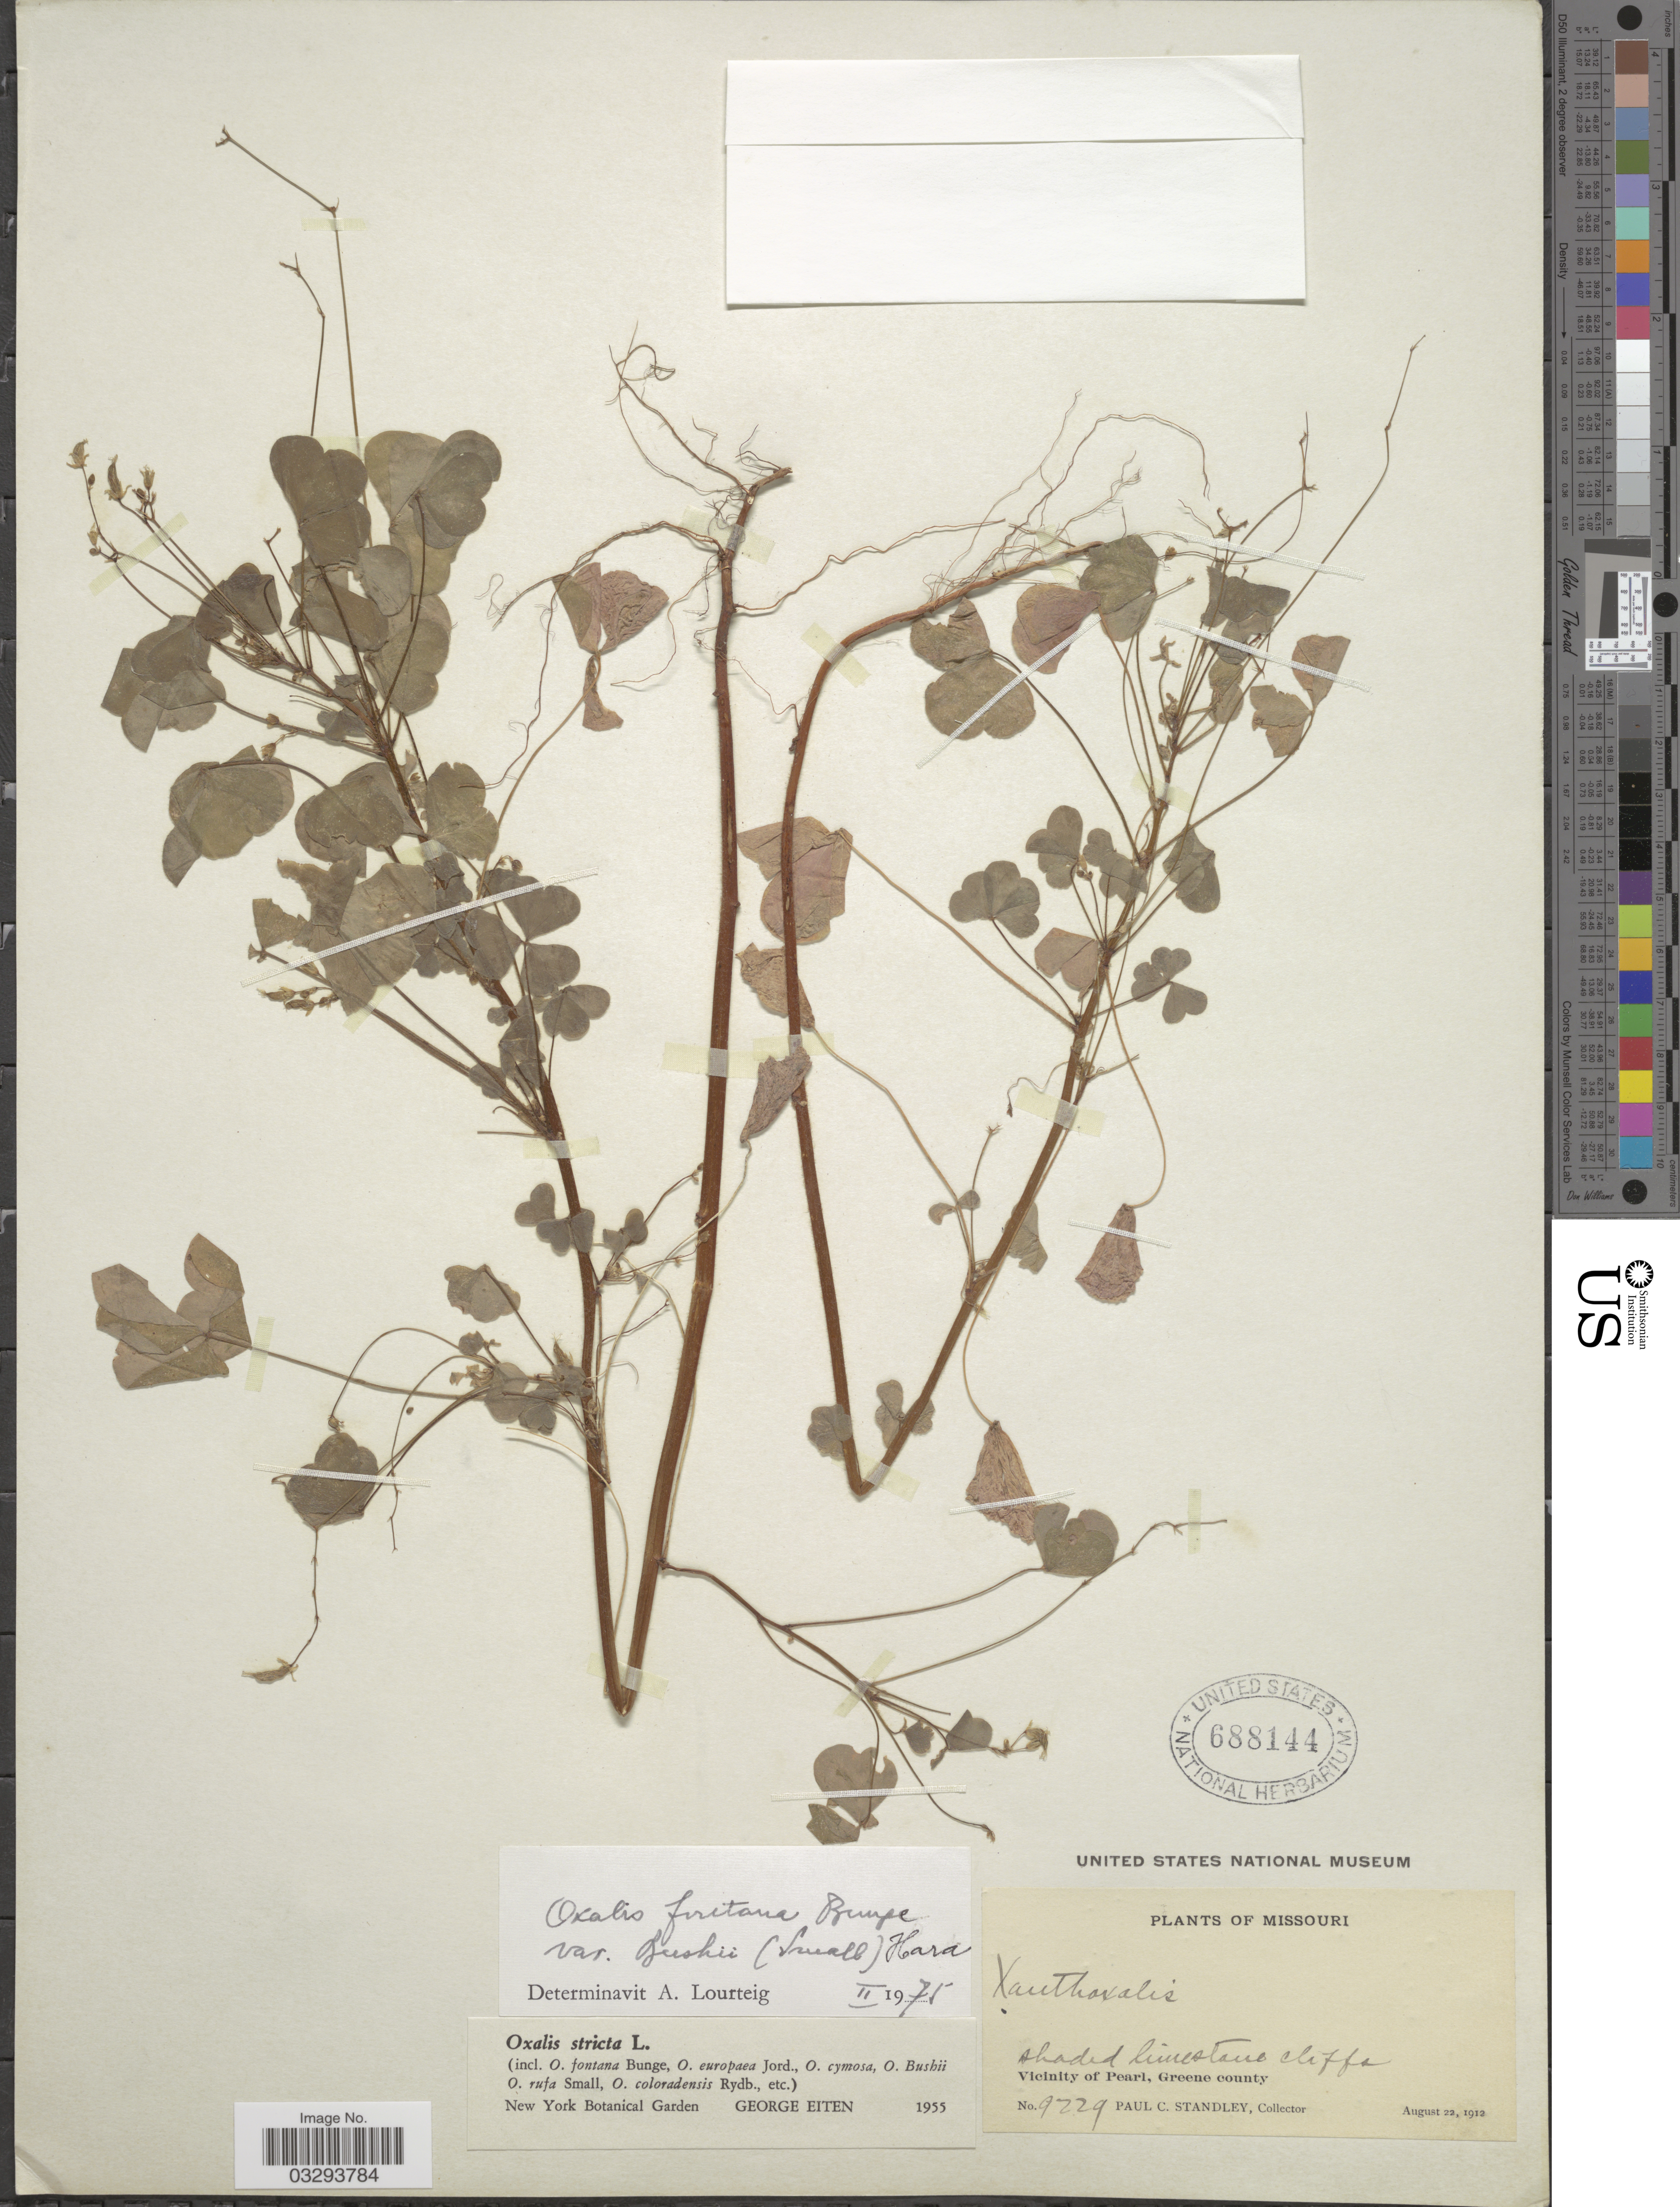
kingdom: Plantae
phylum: Tracheophyta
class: Magnoliopsida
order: Oxalidales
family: Oxalidaceae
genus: Oxalis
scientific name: Oxalis fontana var. bushii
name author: (Small) H. Hara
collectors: P. C. Standley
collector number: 9229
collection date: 1912-08-22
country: United States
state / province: Missouri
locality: Vicinity of Pearl, Green county.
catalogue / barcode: US 688144